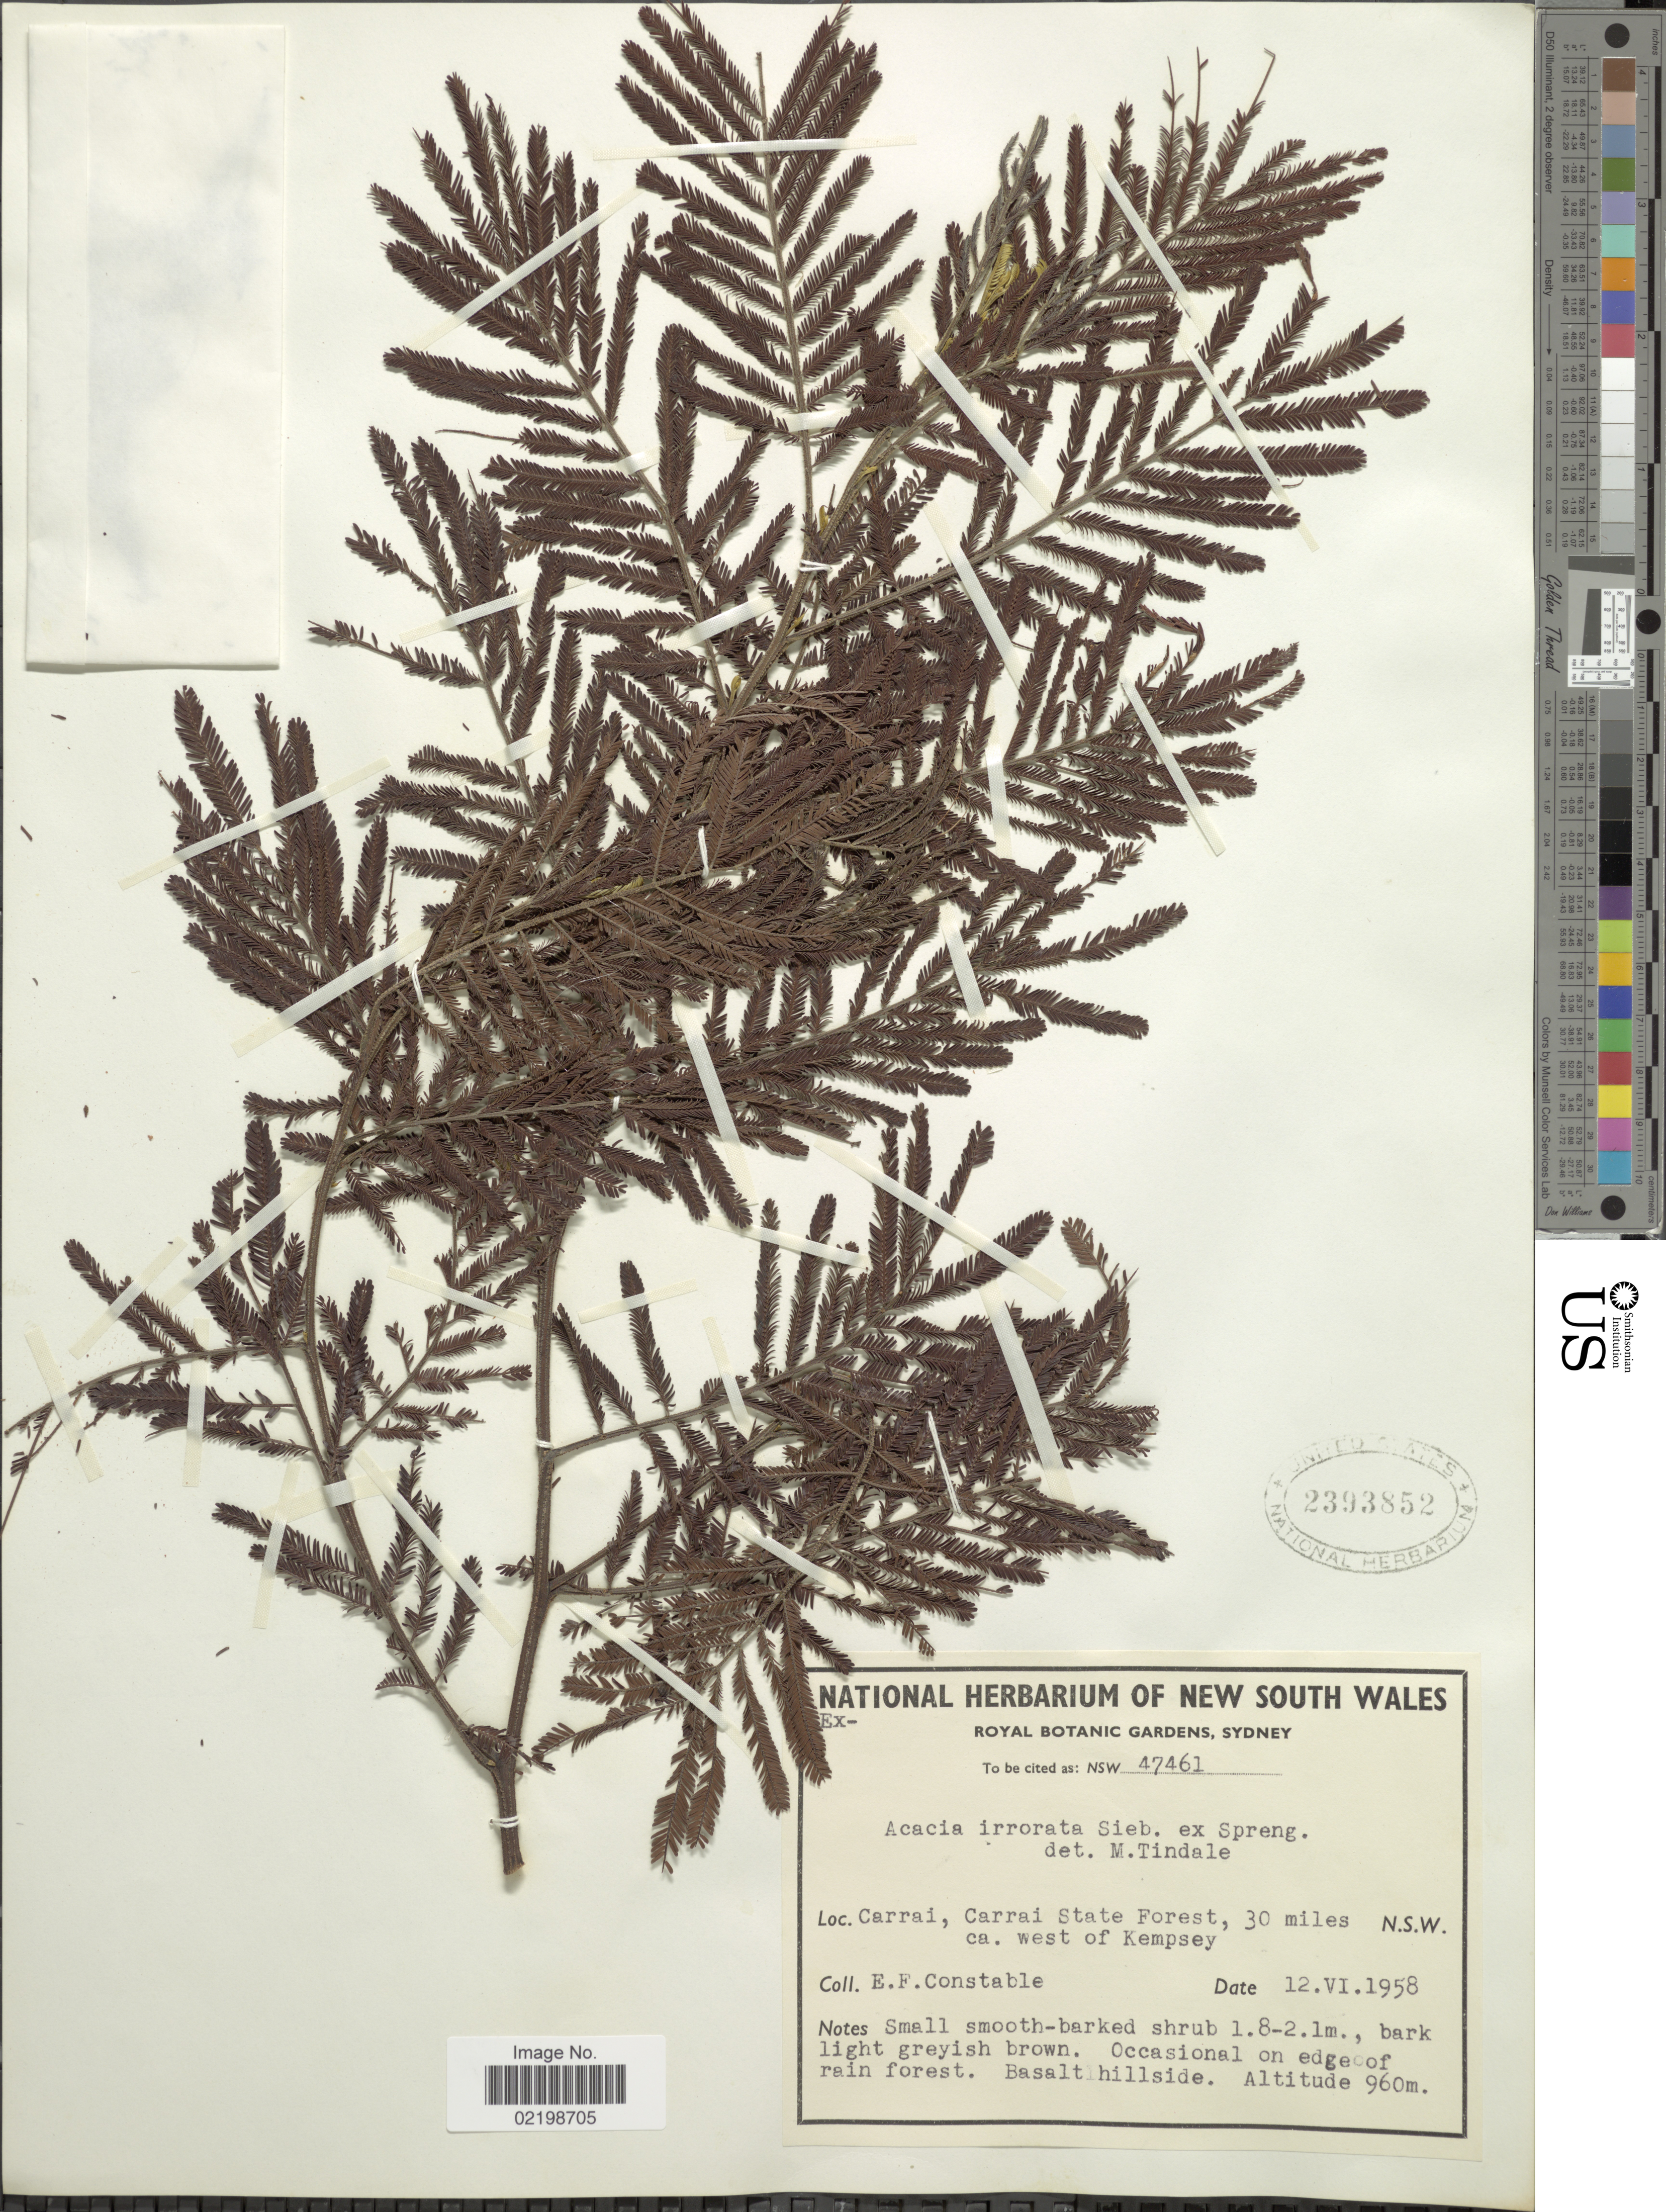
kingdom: Plantae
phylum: Tracheophyta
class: Magnoliopsida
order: Fabales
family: Fabaceae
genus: Acacia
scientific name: Acacia irrorata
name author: Sieber ex Spreng.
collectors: E. F. Constable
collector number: NSW47461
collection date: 1958-06-12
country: Australia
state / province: New South Wales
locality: Carrai, Carrai State Forest, 30 miles ca. west of Kempsey. N.S.W.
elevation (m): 960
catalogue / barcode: US 2393852